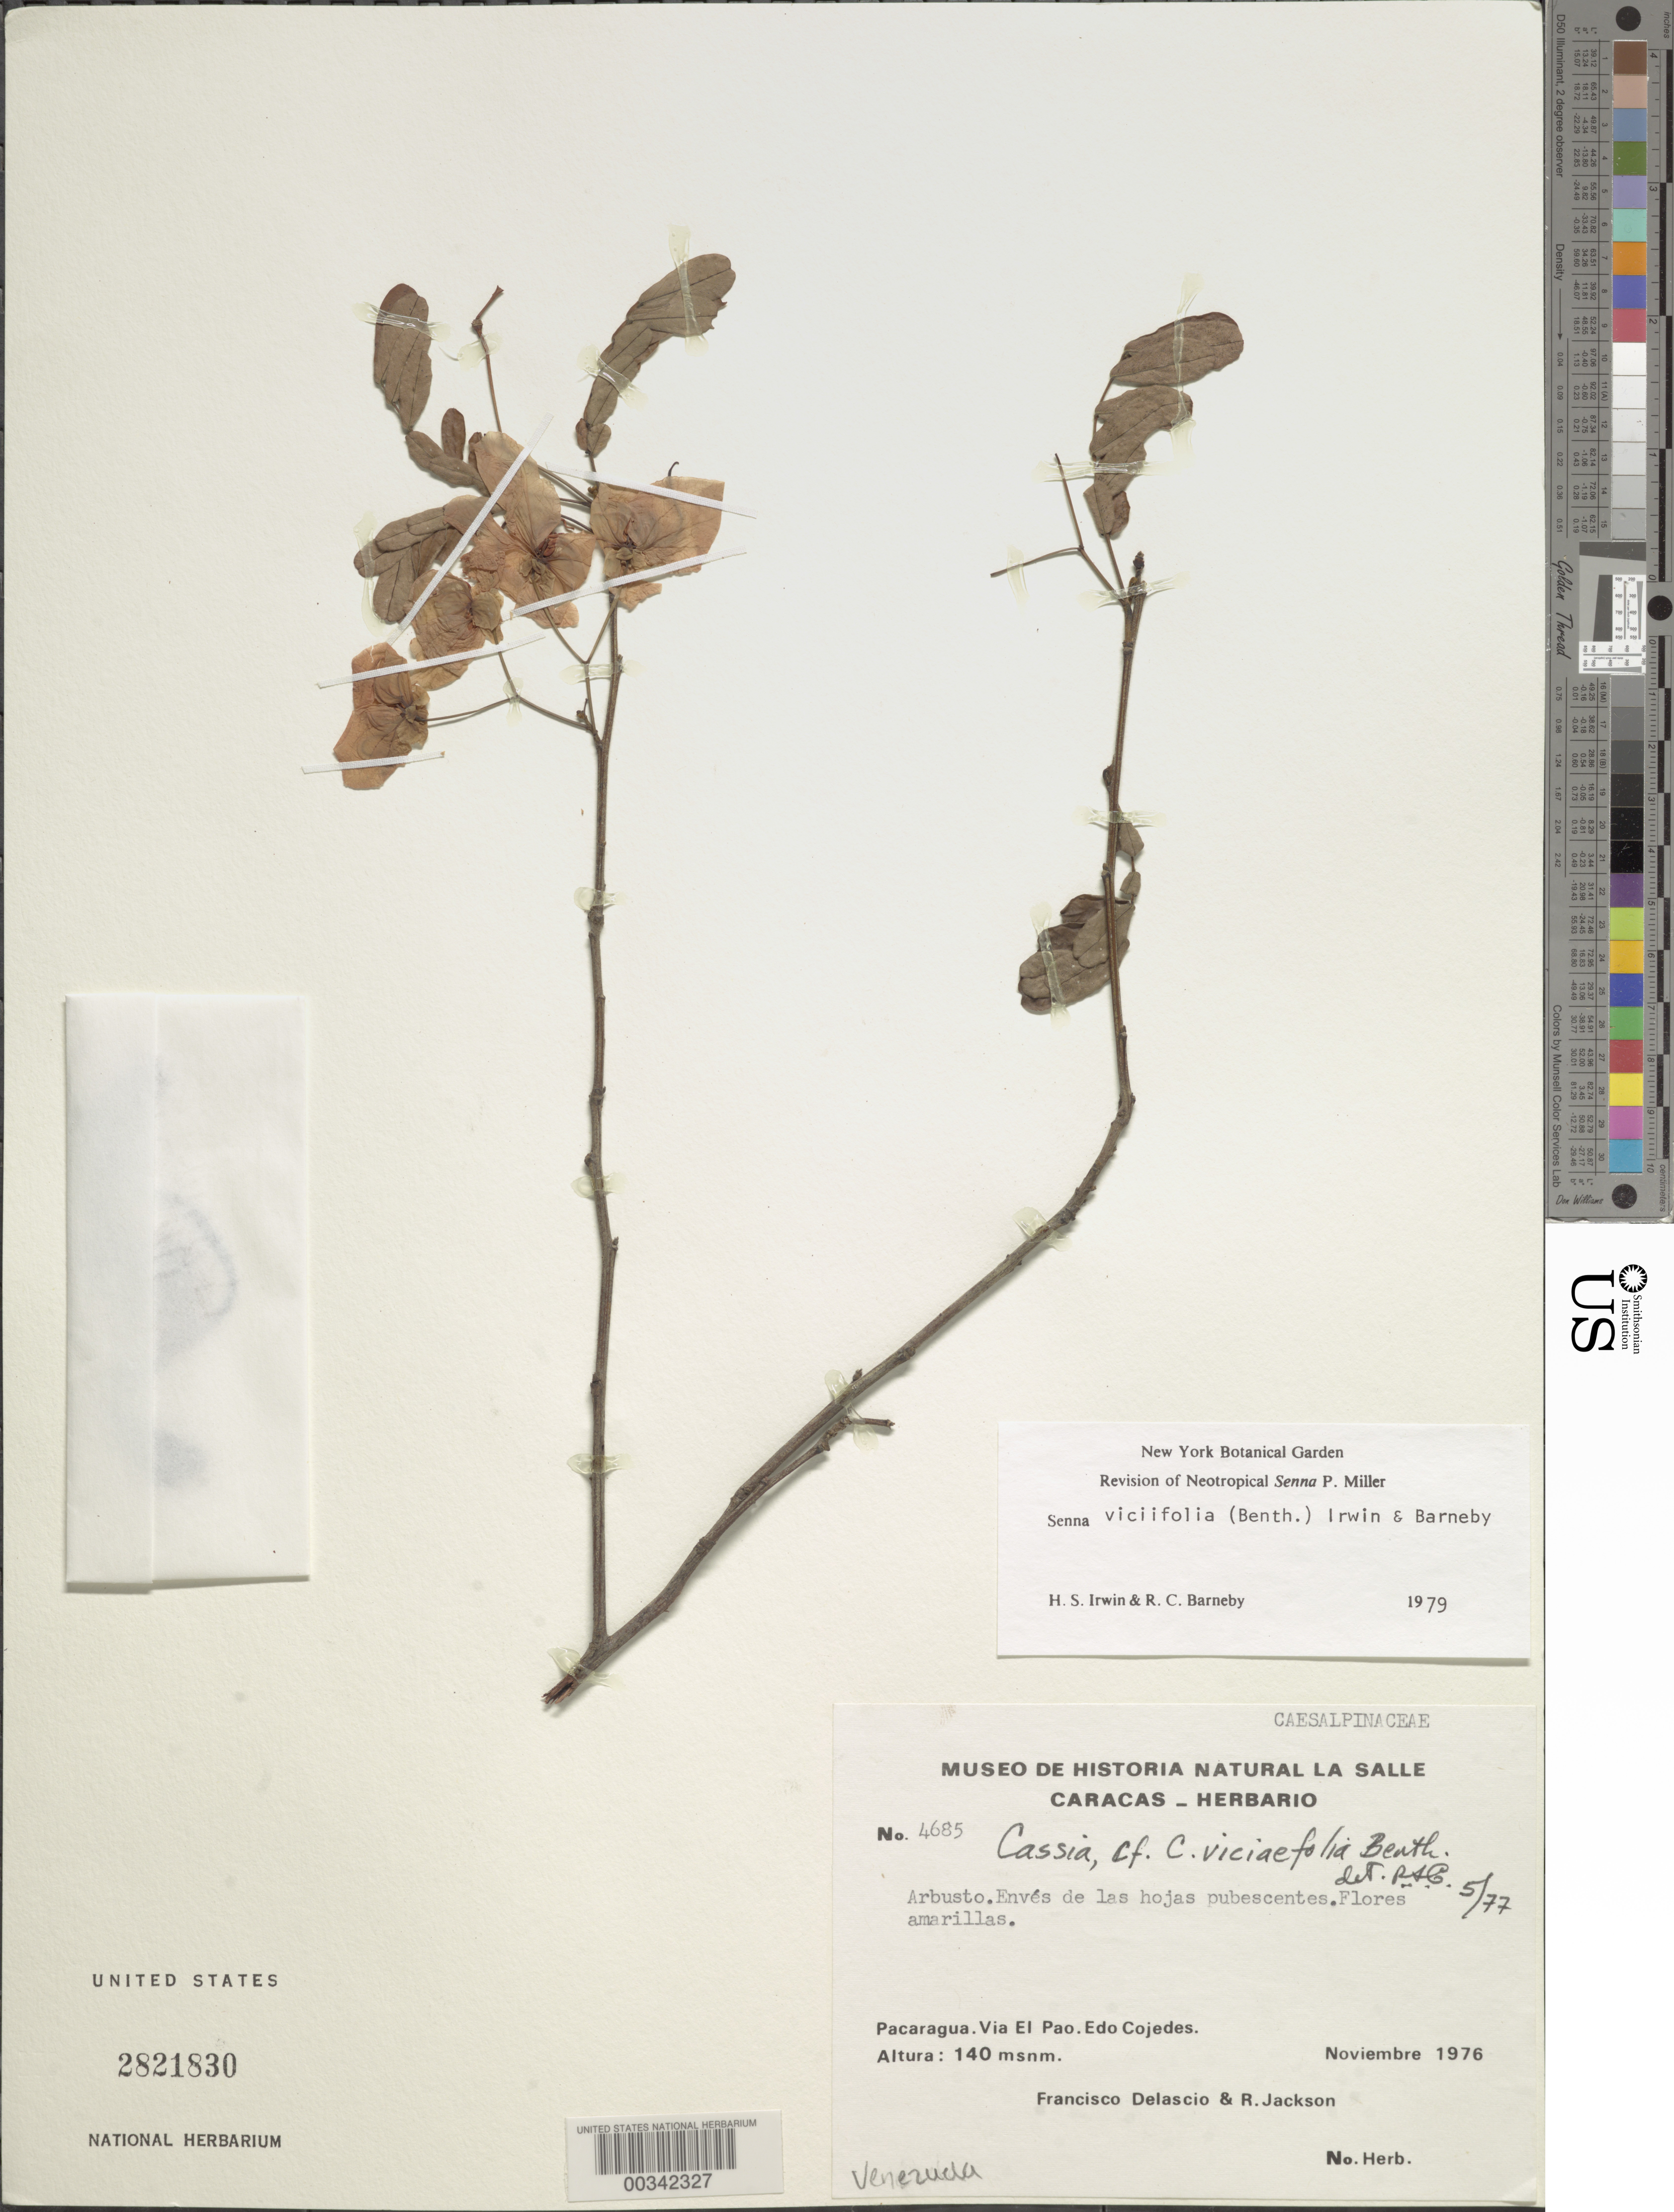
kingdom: Plantae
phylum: Tracheophyta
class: Magnoliopsida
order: Fabales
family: Fabaceae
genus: Senna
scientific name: Senna viciifolia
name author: (Benth.) H.S. Irwin & Barneby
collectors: F. Delascio C. & R. Jackson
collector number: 4685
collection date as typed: Nov 1976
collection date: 1976-11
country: Venezuela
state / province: Cojedes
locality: Pacaragua; via el pao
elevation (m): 140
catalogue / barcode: US 2821830